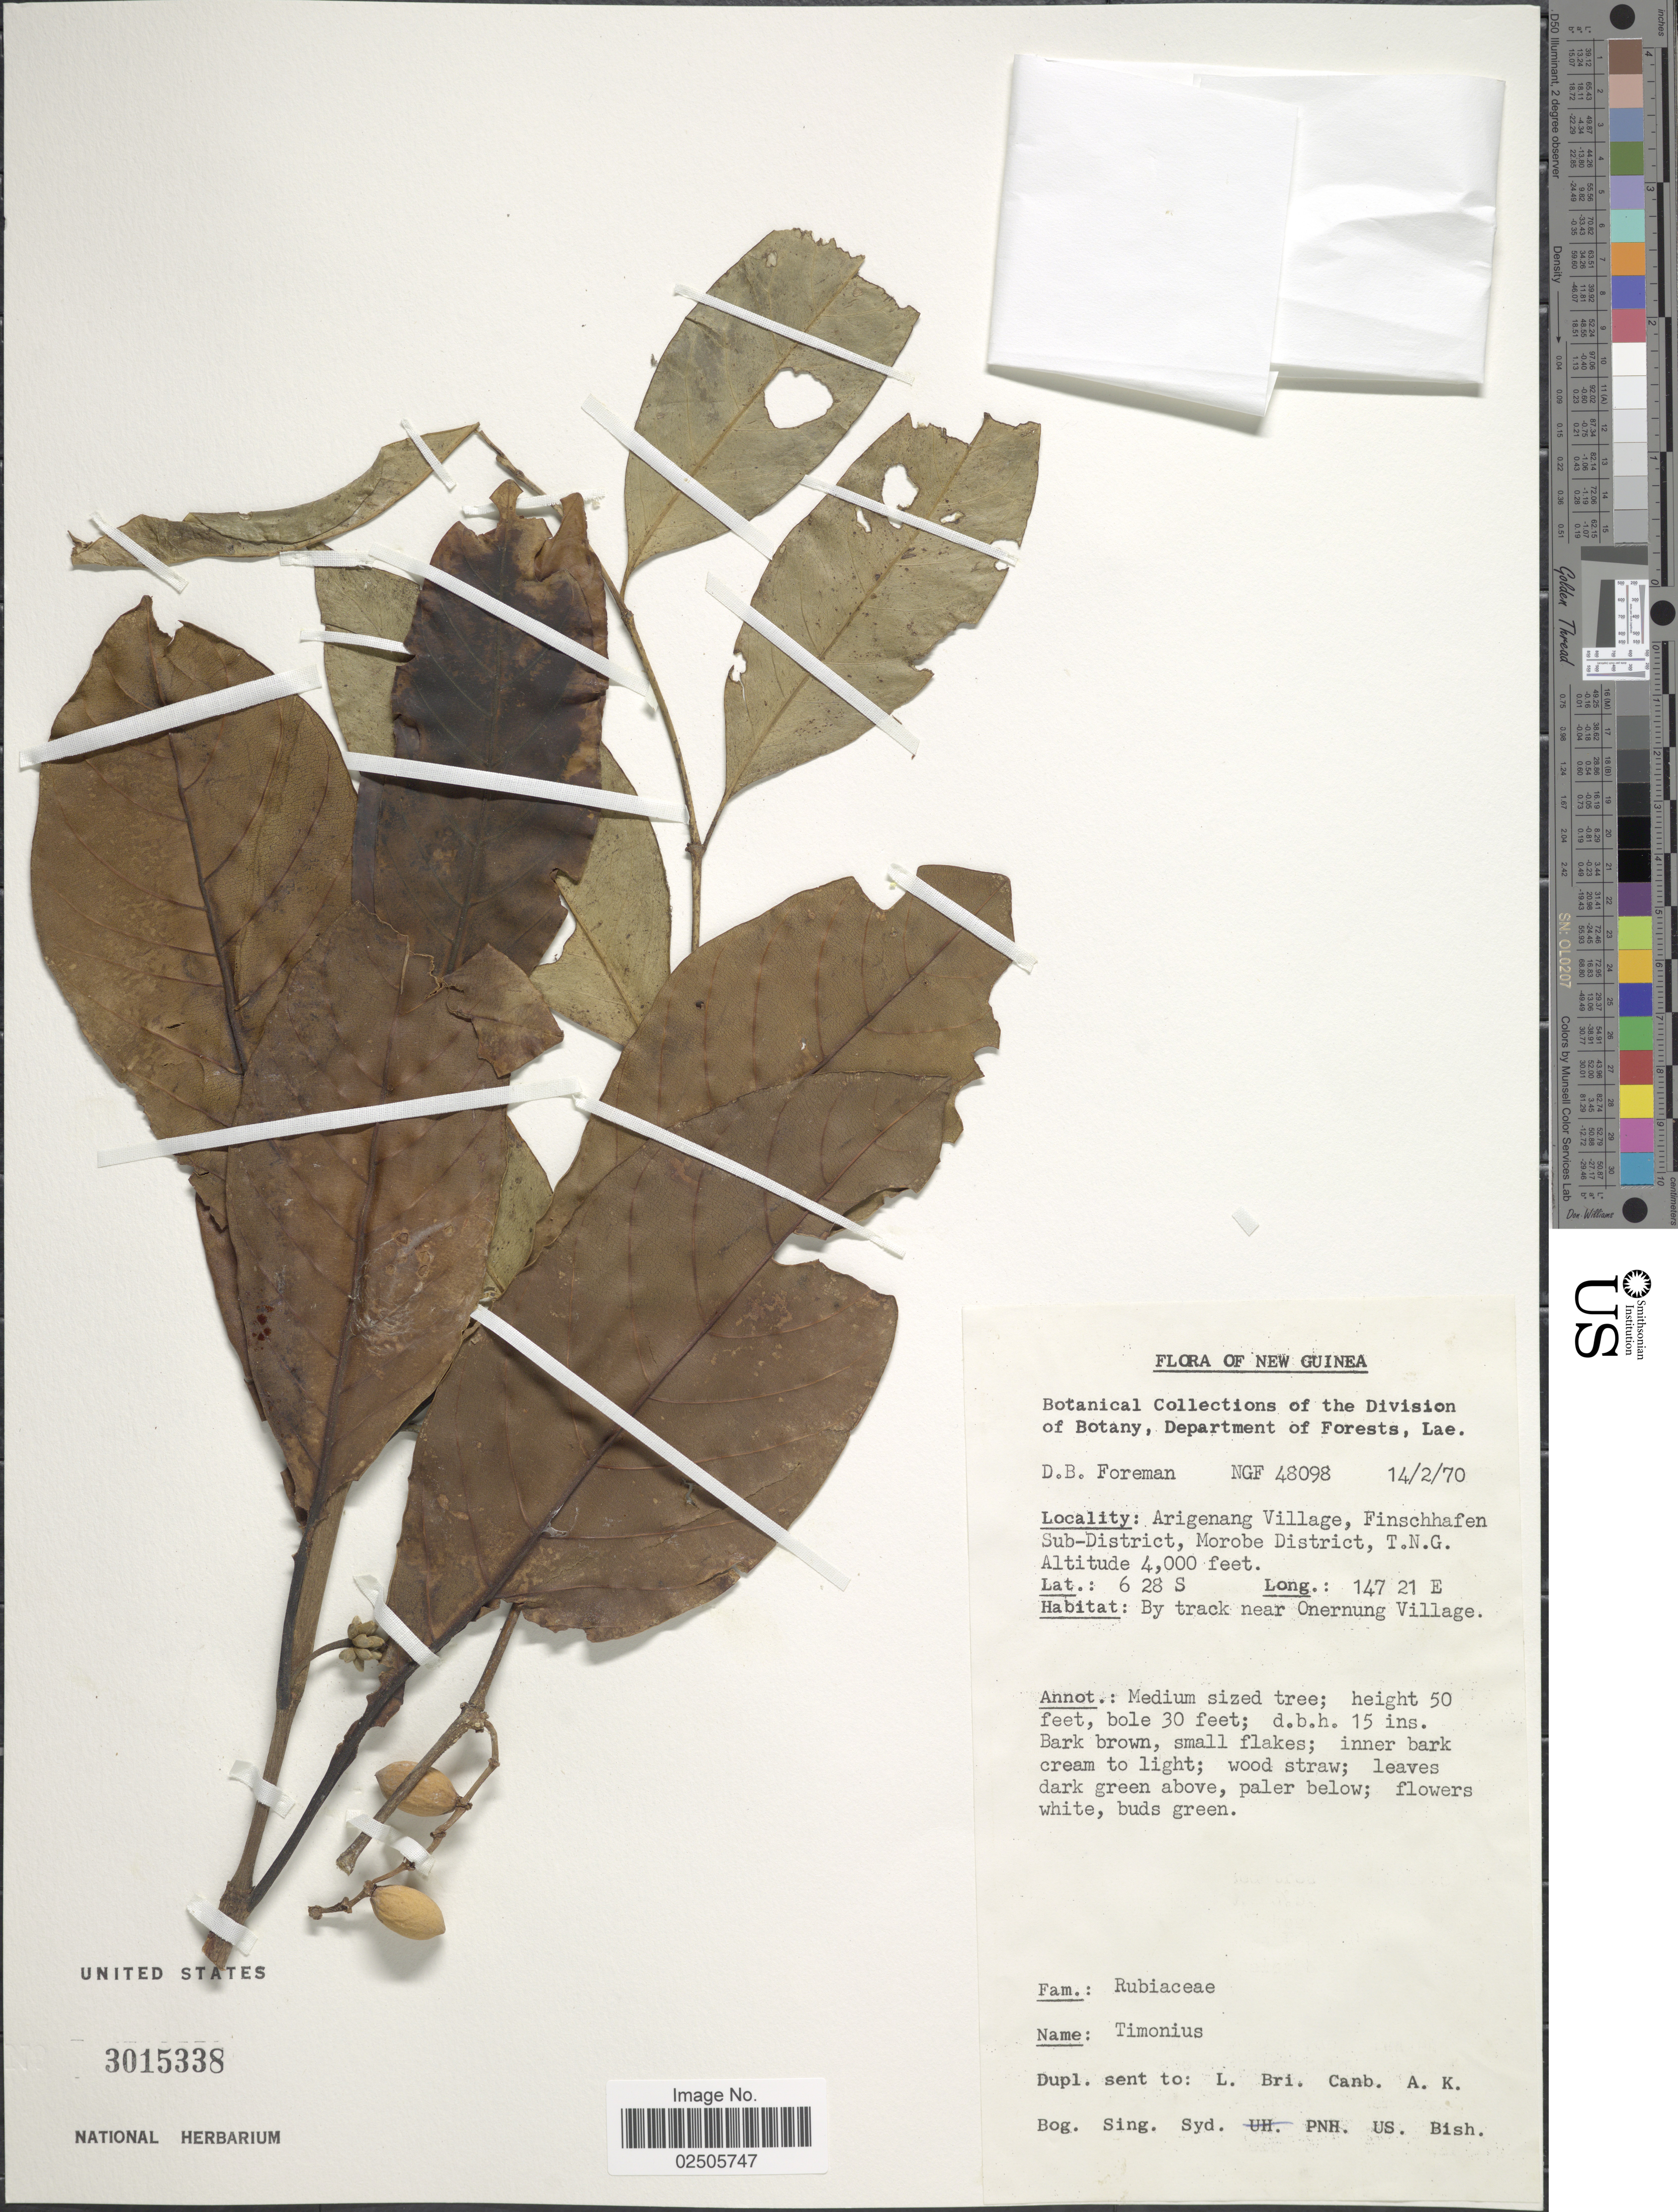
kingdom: Plantae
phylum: Tracheophyta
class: Magnoliopsida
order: Gentianales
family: Rubiaceae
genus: Timonius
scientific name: Timonius sp.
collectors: D. Foreman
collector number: NGF48098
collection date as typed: Transcribed d/m/y: 14/2/70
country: Papua New Guinea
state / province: Morobe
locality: New Guinea, Arigenang Village, Finschhafen Sub-District, Morobe District, T.N.G., By track near Onernung Village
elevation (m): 1219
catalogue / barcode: US 3015338